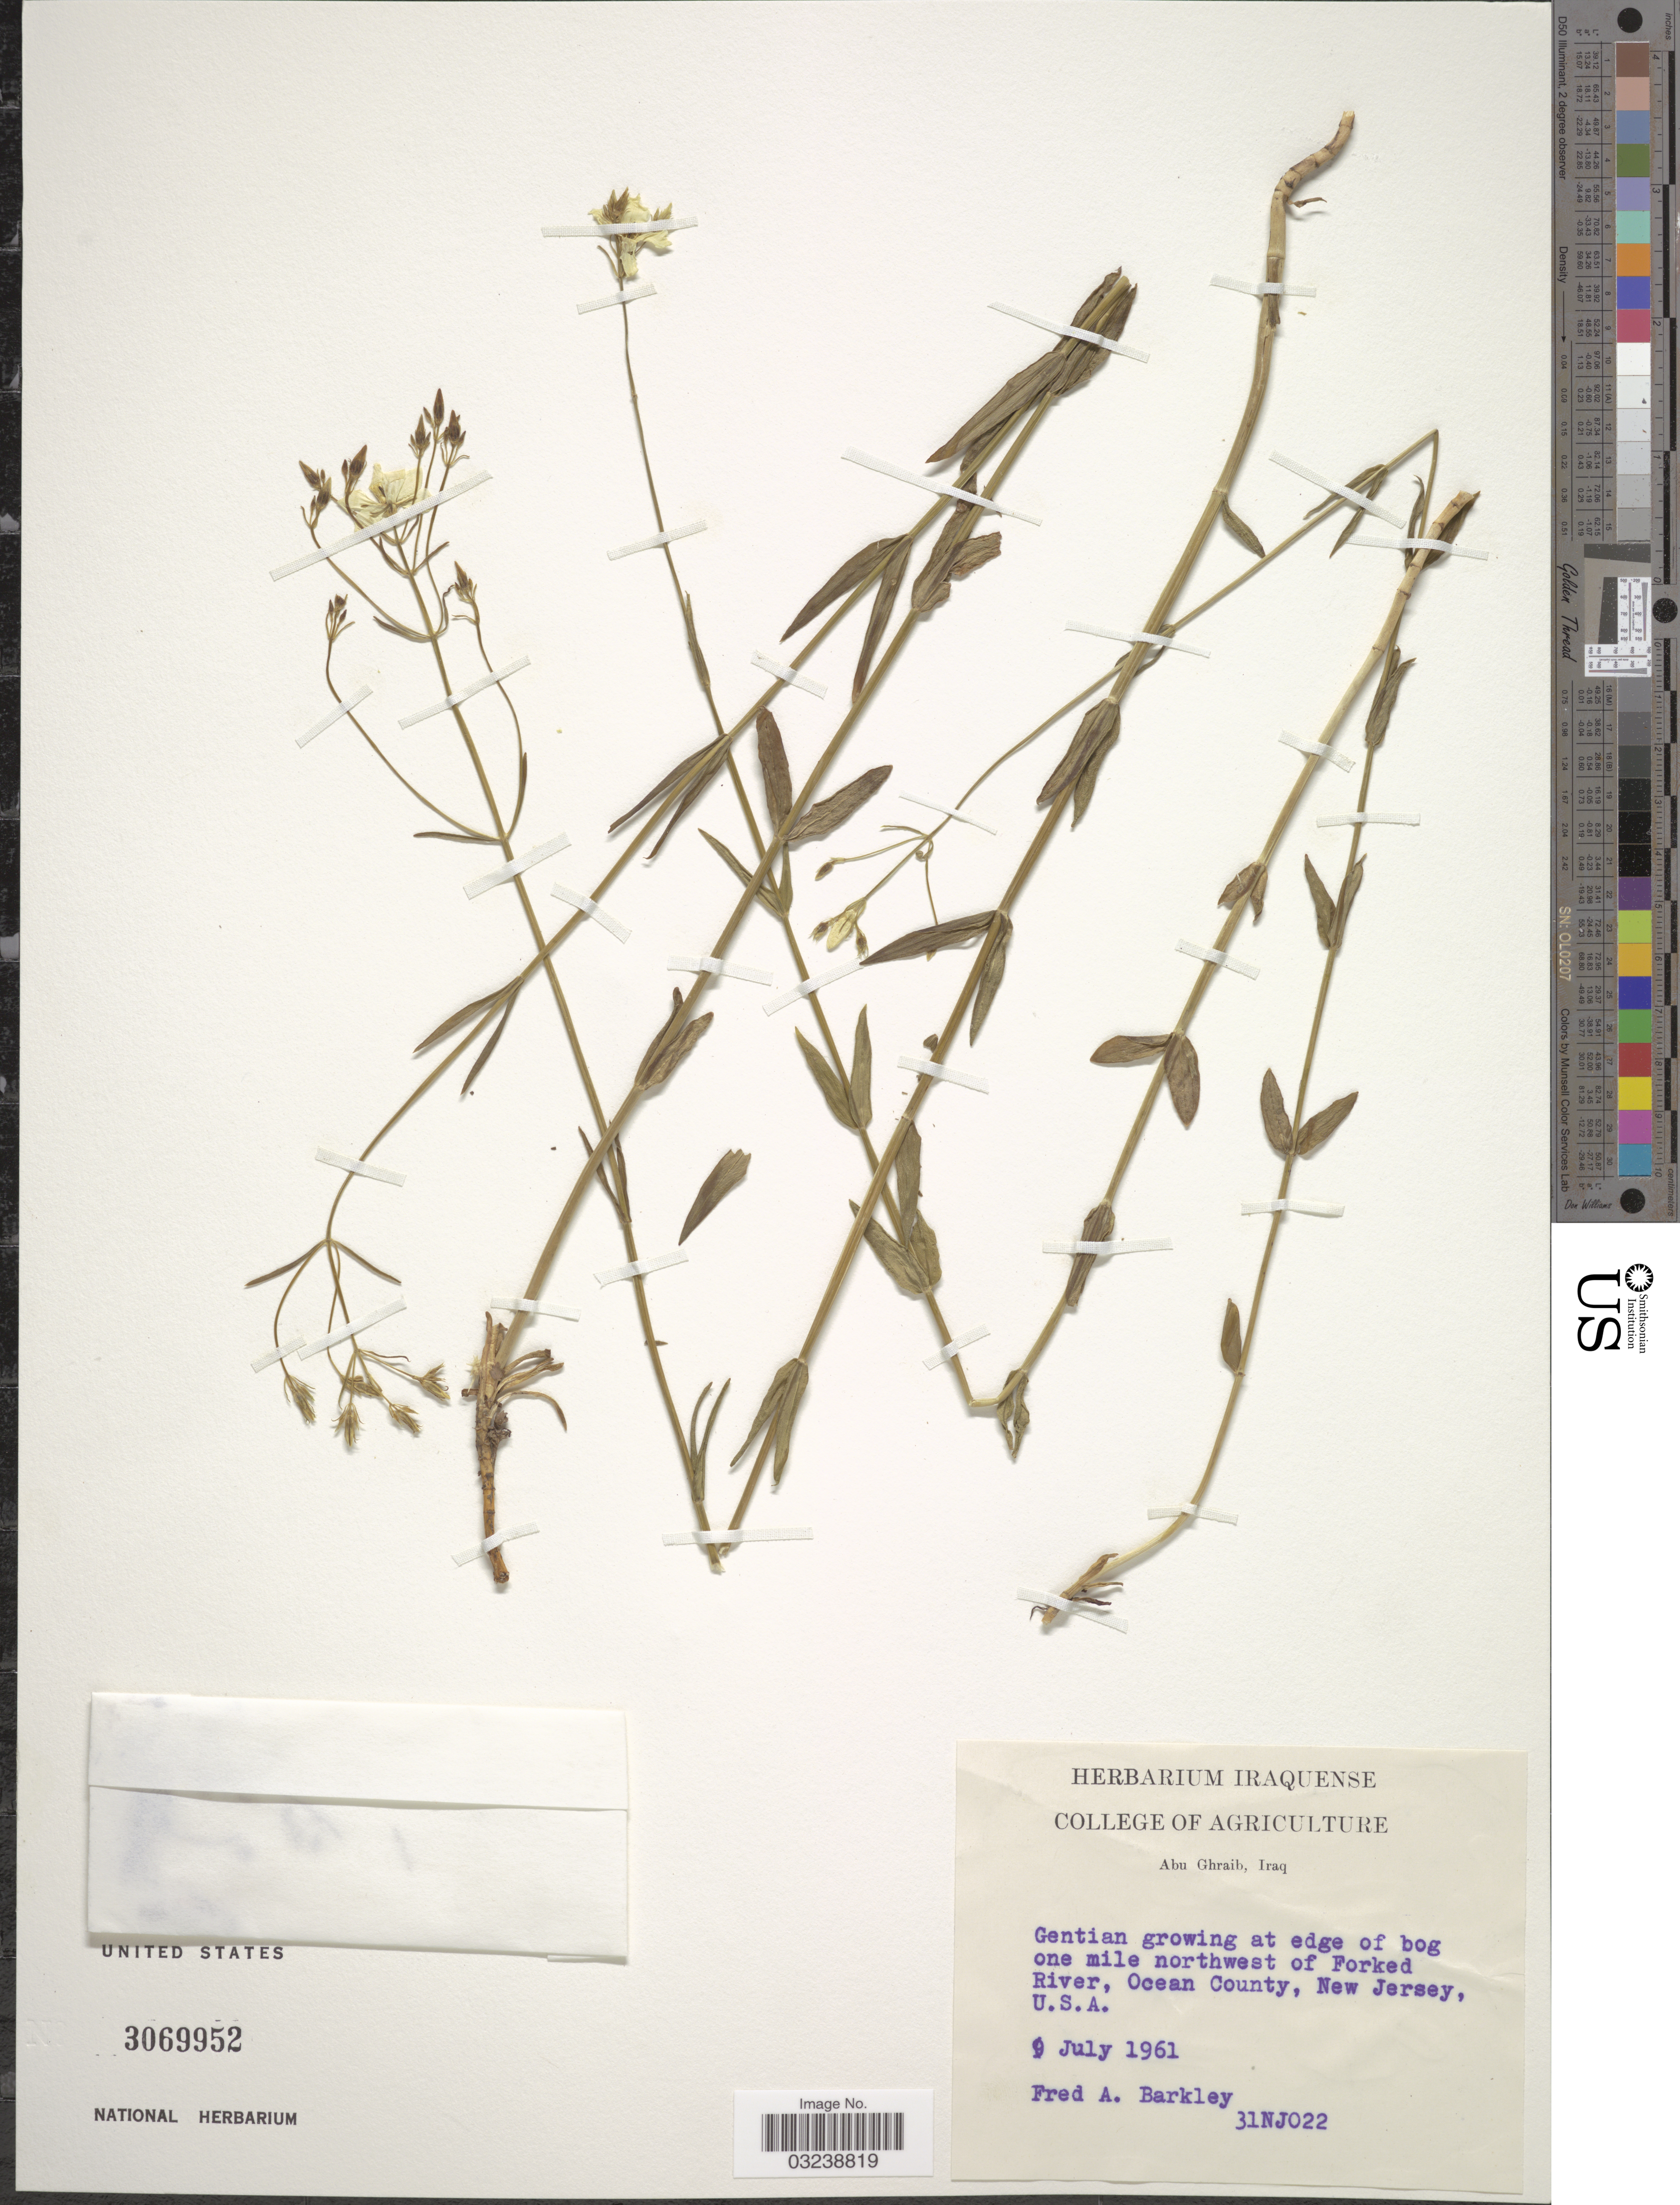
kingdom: Plantae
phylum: Tracheophyta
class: Magnoliopsida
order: Gentianales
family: Gentianaceae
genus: Swertia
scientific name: Swertia sp.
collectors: F. A. Barkley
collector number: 31NJ022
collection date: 1961-07-09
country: United States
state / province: New Jersey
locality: Gentian growing at edge of bog one mile northwest of Forked River, Ocean County.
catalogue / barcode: US 3069952